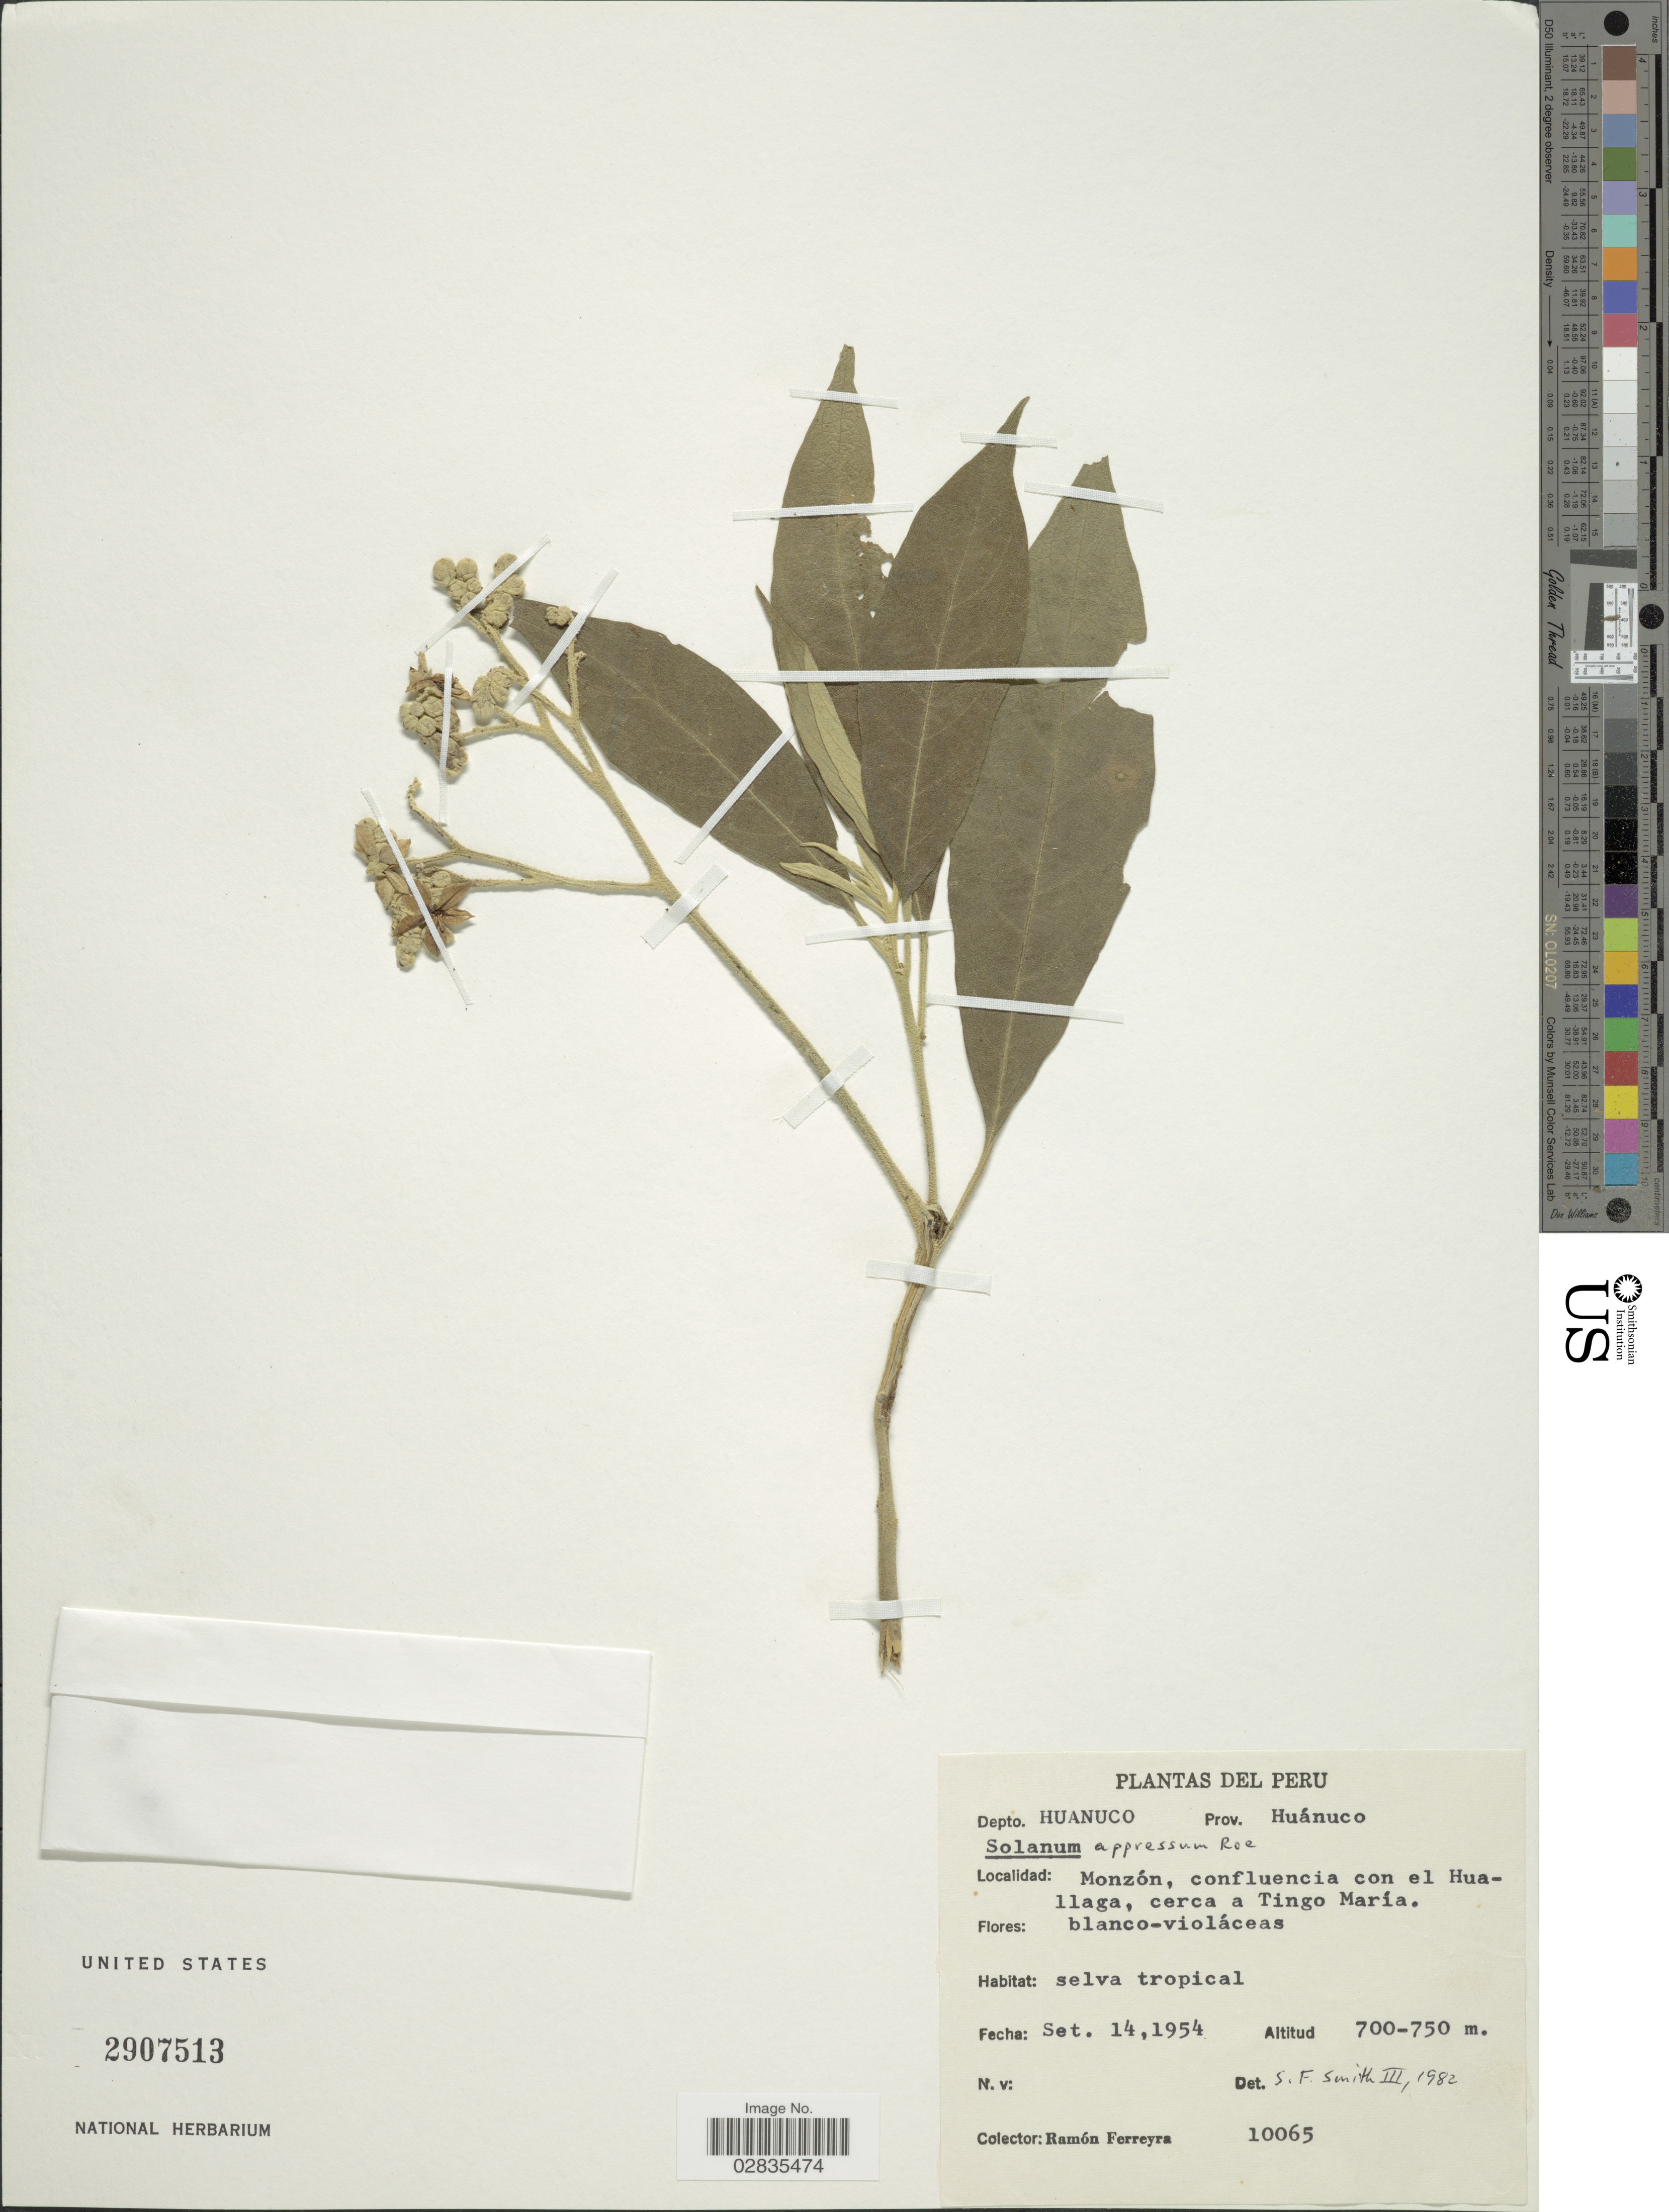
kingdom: Plantae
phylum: Tracheophyta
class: Magnoliopsida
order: Solanales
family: Solanaceae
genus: Solanum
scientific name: Solanum appressum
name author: K.E. Roe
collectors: R. A. Ferreyra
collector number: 10065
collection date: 1954-09-14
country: Peru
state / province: Huánuco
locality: Depto. Huanuco, Prov. Huánuco, Monzón, confluencia con el Huallaga, cerca a Tingo María.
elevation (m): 700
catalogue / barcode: US 2907513